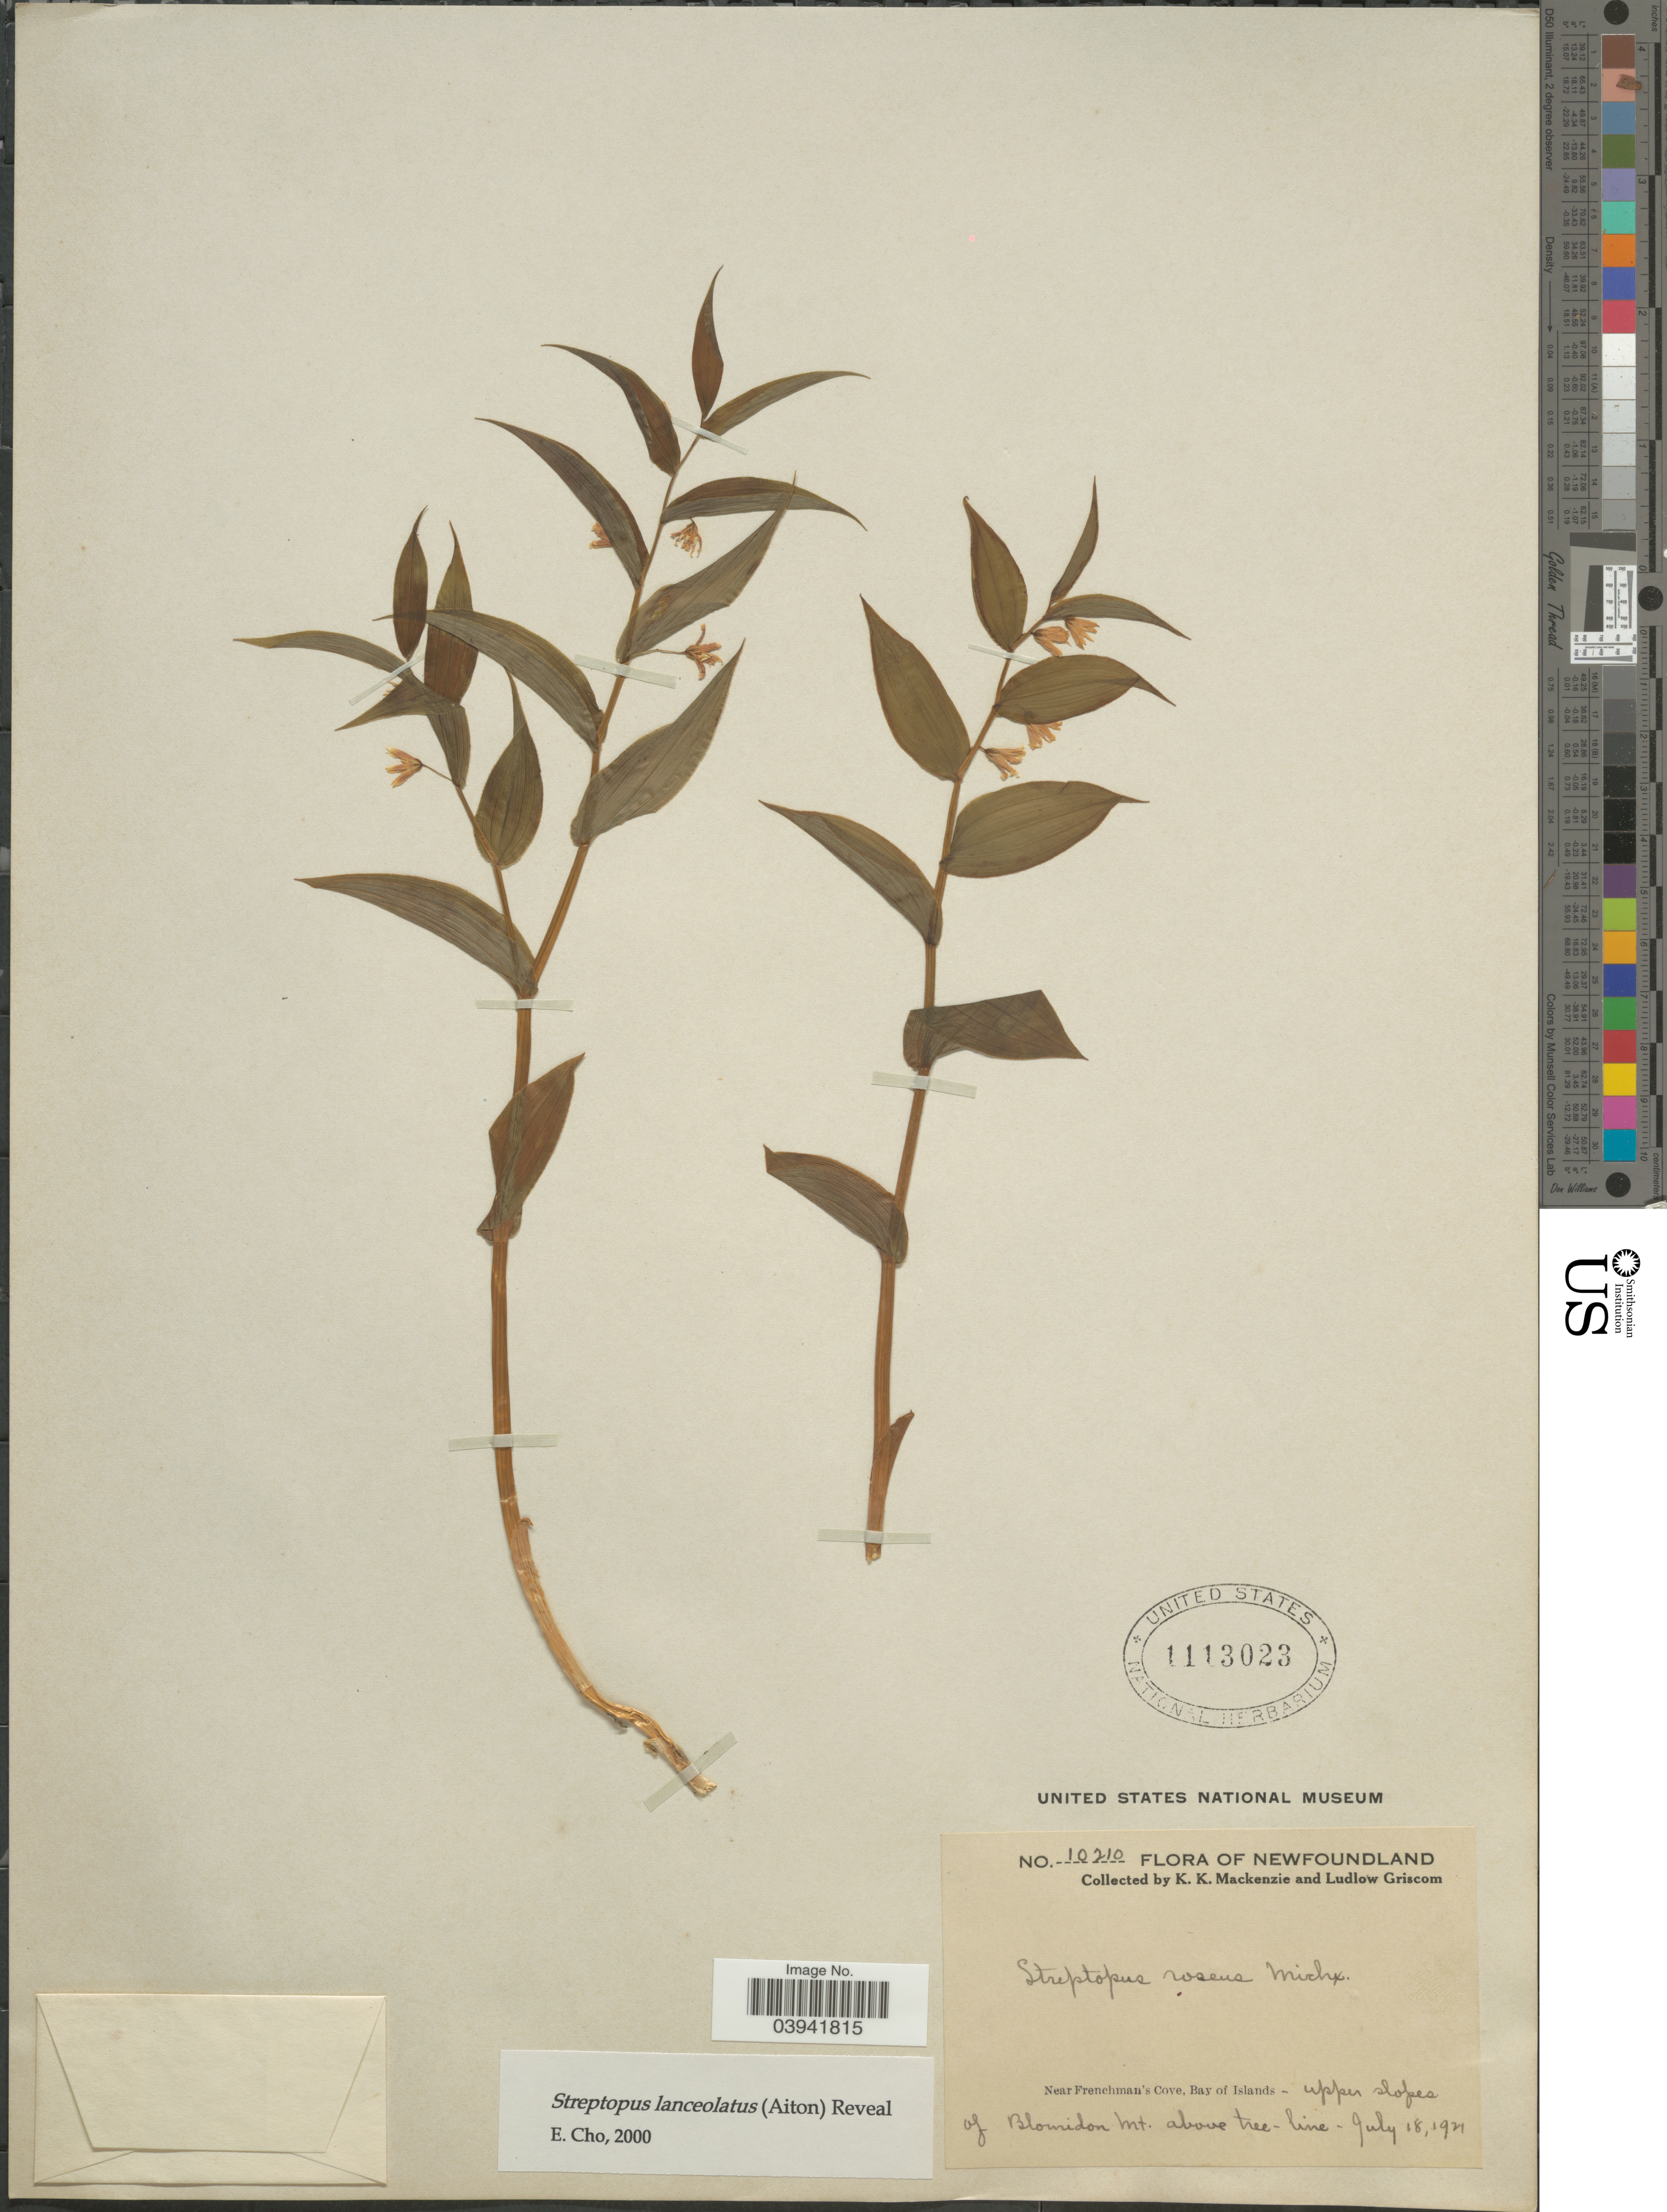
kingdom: Plantae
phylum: Tracheophyta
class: Liliopsida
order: Liliales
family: Liliaceae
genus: Streptopus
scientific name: Streptopus lanceolatus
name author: (Aiton) Reveal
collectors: K. K. Mackenzie & L. Griscom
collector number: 10210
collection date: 1924-07-18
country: Canada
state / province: Newfoundland and Labrador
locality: Near Frenchman's Cove, Bay of Islands - upper slopes of Blomidon Mt. above tree-line.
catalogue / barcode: US 1113023